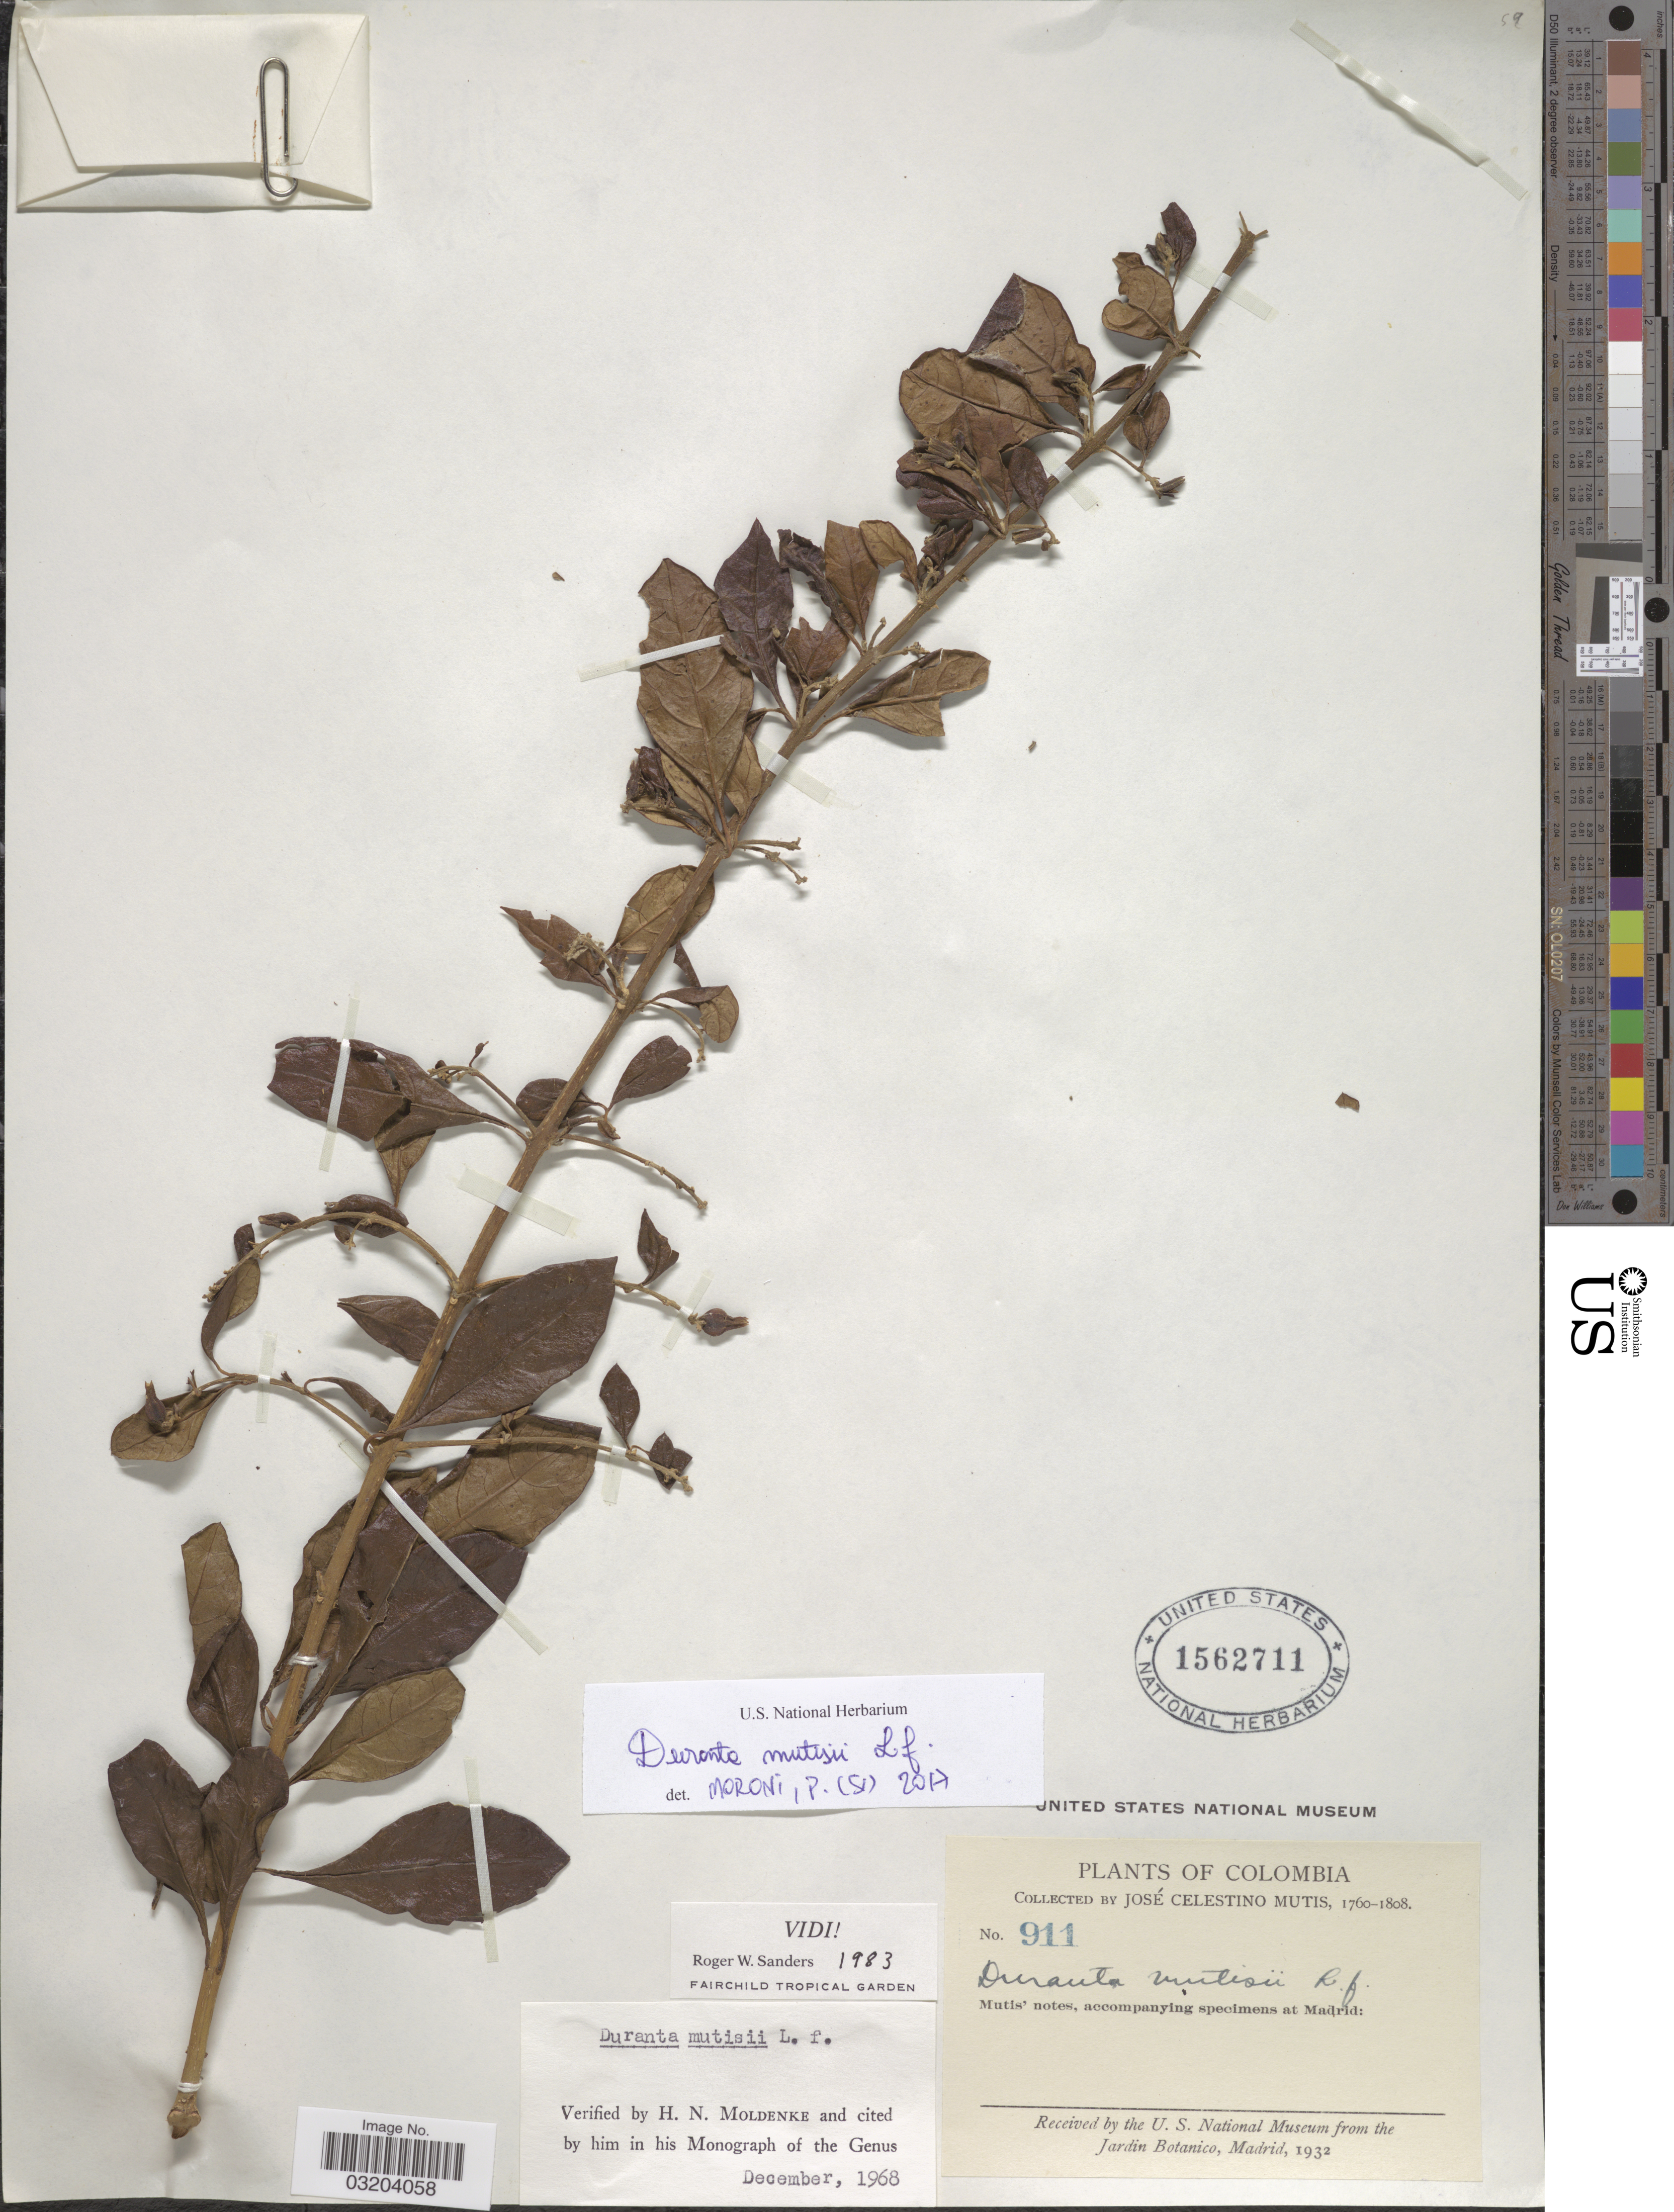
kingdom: Plantae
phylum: Tracheophyta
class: Magnoliopsida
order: Lamiales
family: Verbenaceae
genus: Duranta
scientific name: Duranta mutisii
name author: L. f.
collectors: J. C. B. Mutis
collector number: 911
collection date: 1760/1808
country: Colombia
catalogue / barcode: US 1562711